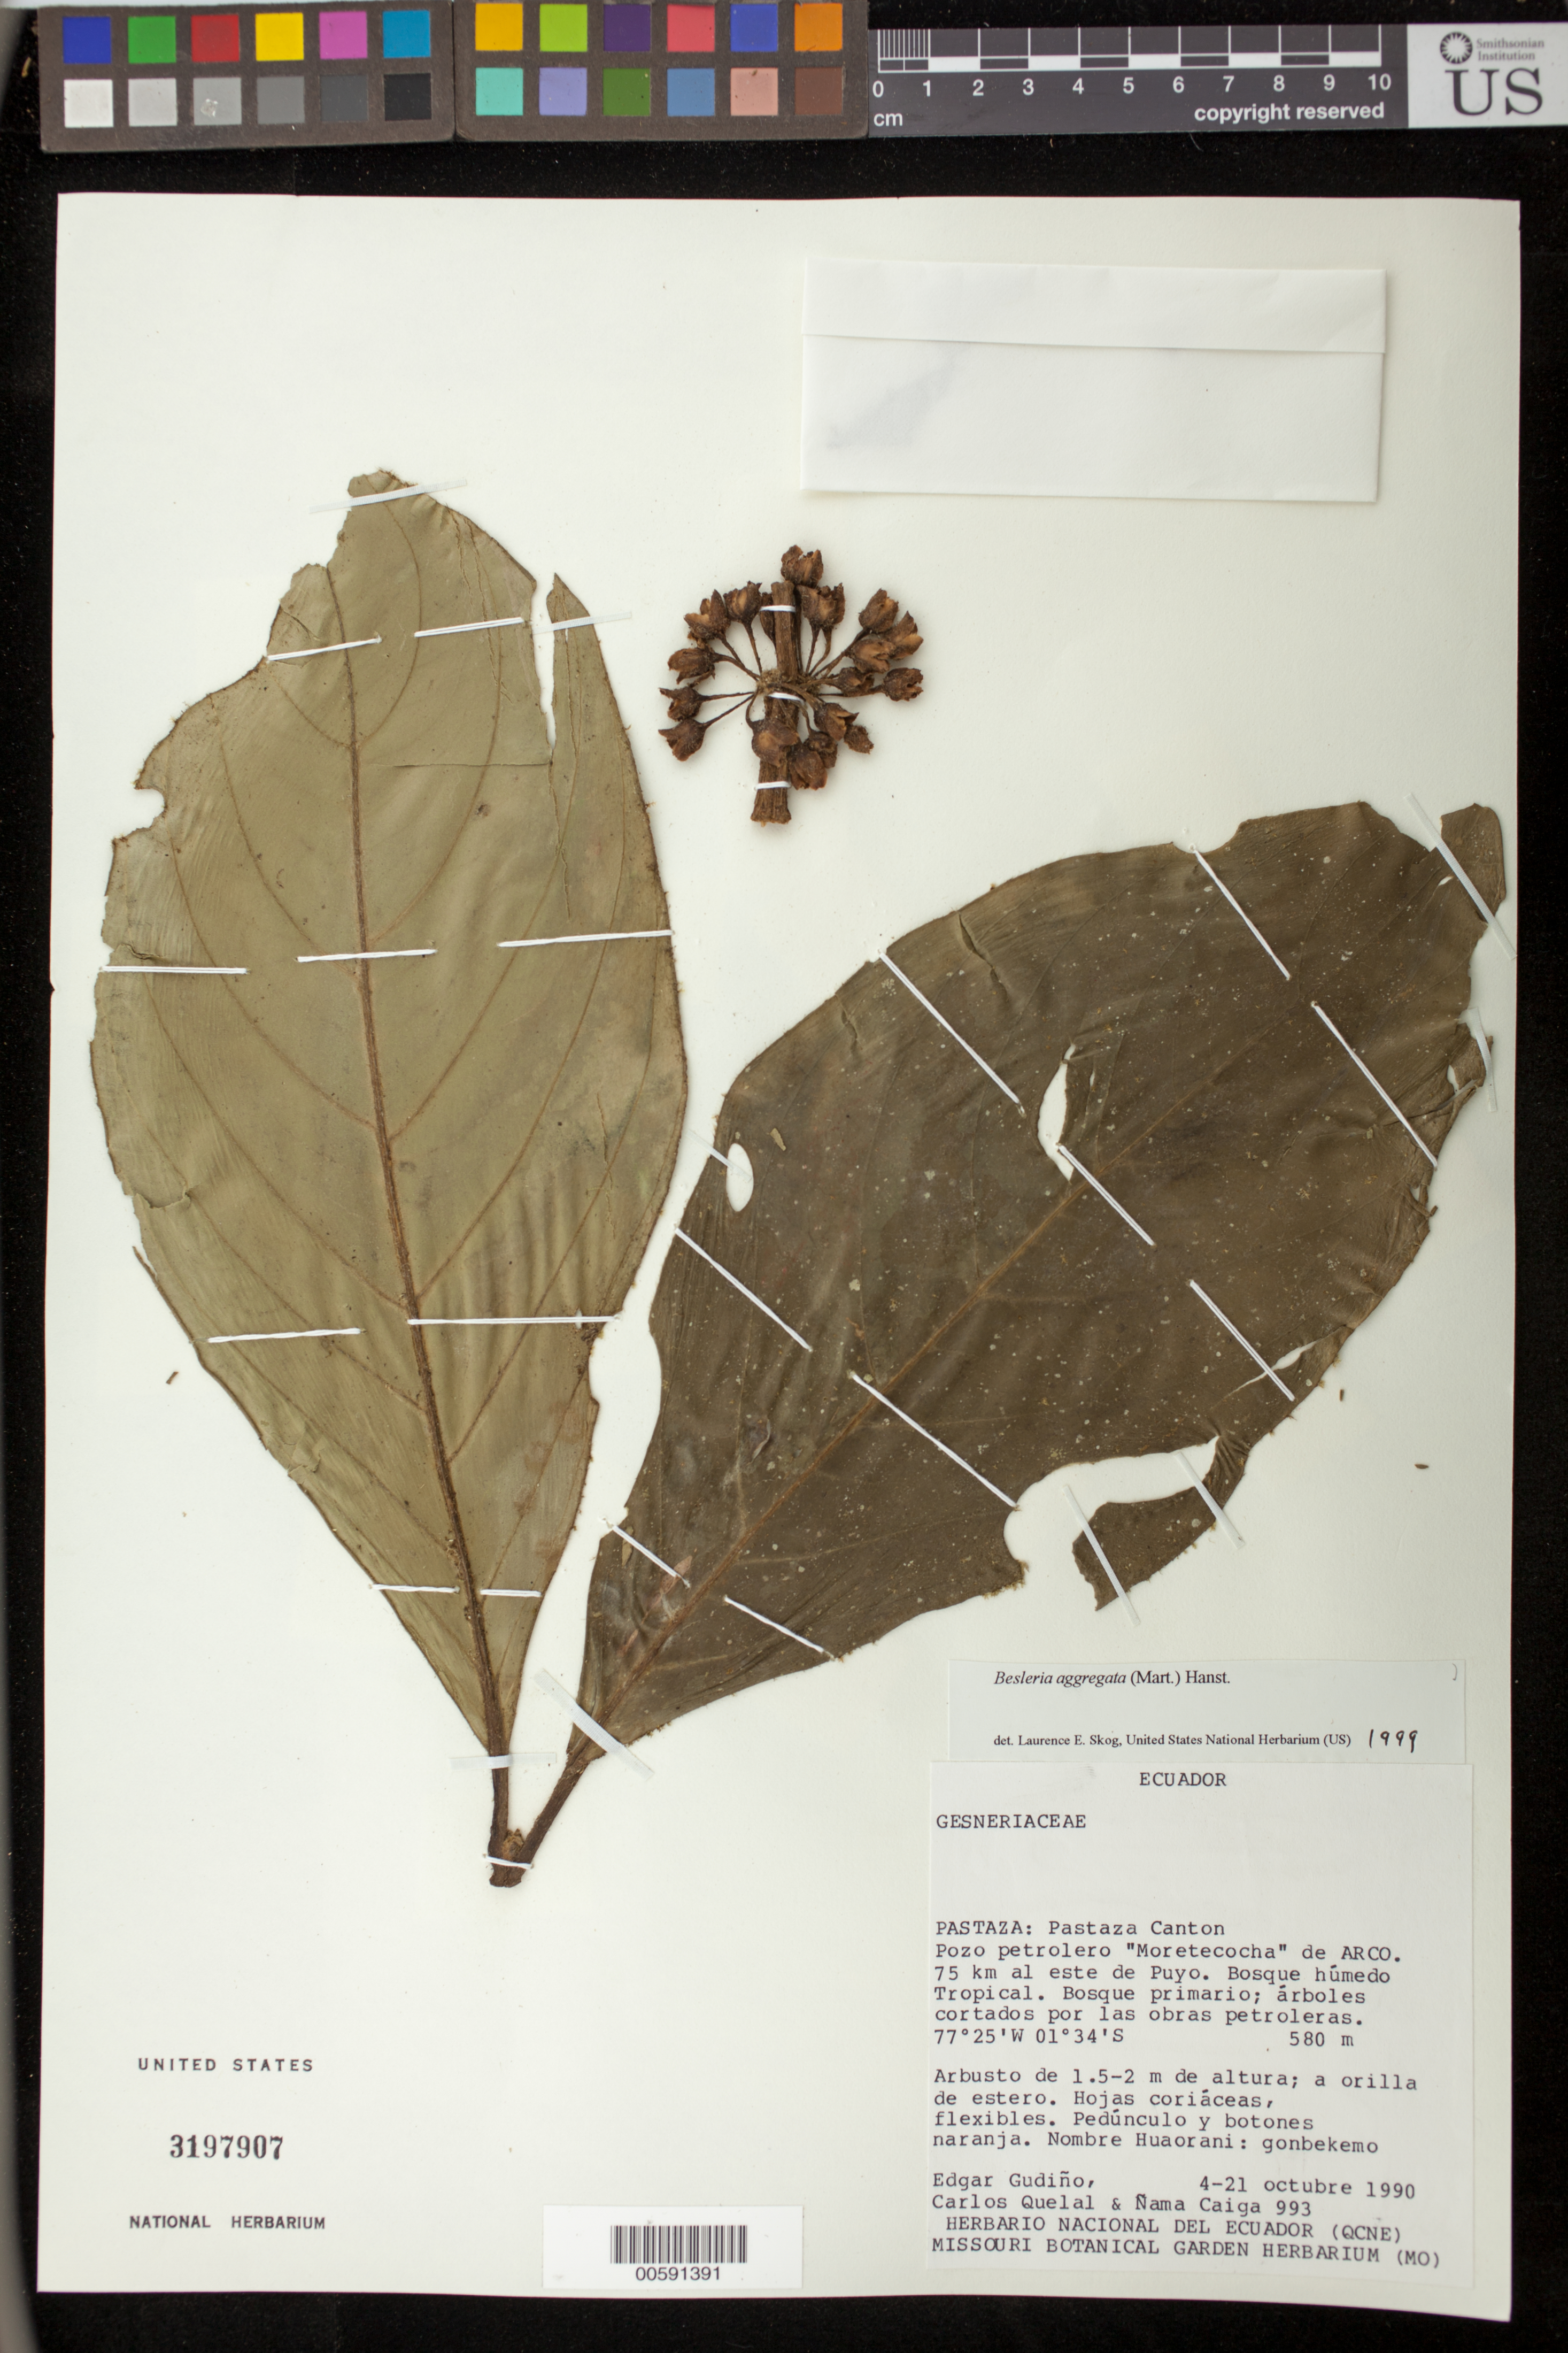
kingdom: Plantae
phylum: Tracheophyta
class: Magnoliopsida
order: Lamiales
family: Gesneriaceae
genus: Besleria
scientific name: Besleria aggregata var. aggregata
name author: (Mart.) Hanst.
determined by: Skog, Laurence E.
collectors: E. Gudiño, C. Quelal & Ñ. Caiga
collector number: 993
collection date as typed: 4-21 Oct 1990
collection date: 1990-10-04/1990-10-21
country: Ecuador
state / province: Pastaza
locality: Pastaza: Pastaza Canton. Pozo petrolero "Moretecocha" de ARCO, 75 km al este de Puyo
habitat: Bosque húmedo tropical; bosque primario; árboles cortados por las obras petroleras; a orilla de estero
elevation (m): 580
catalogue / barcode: US 3197907